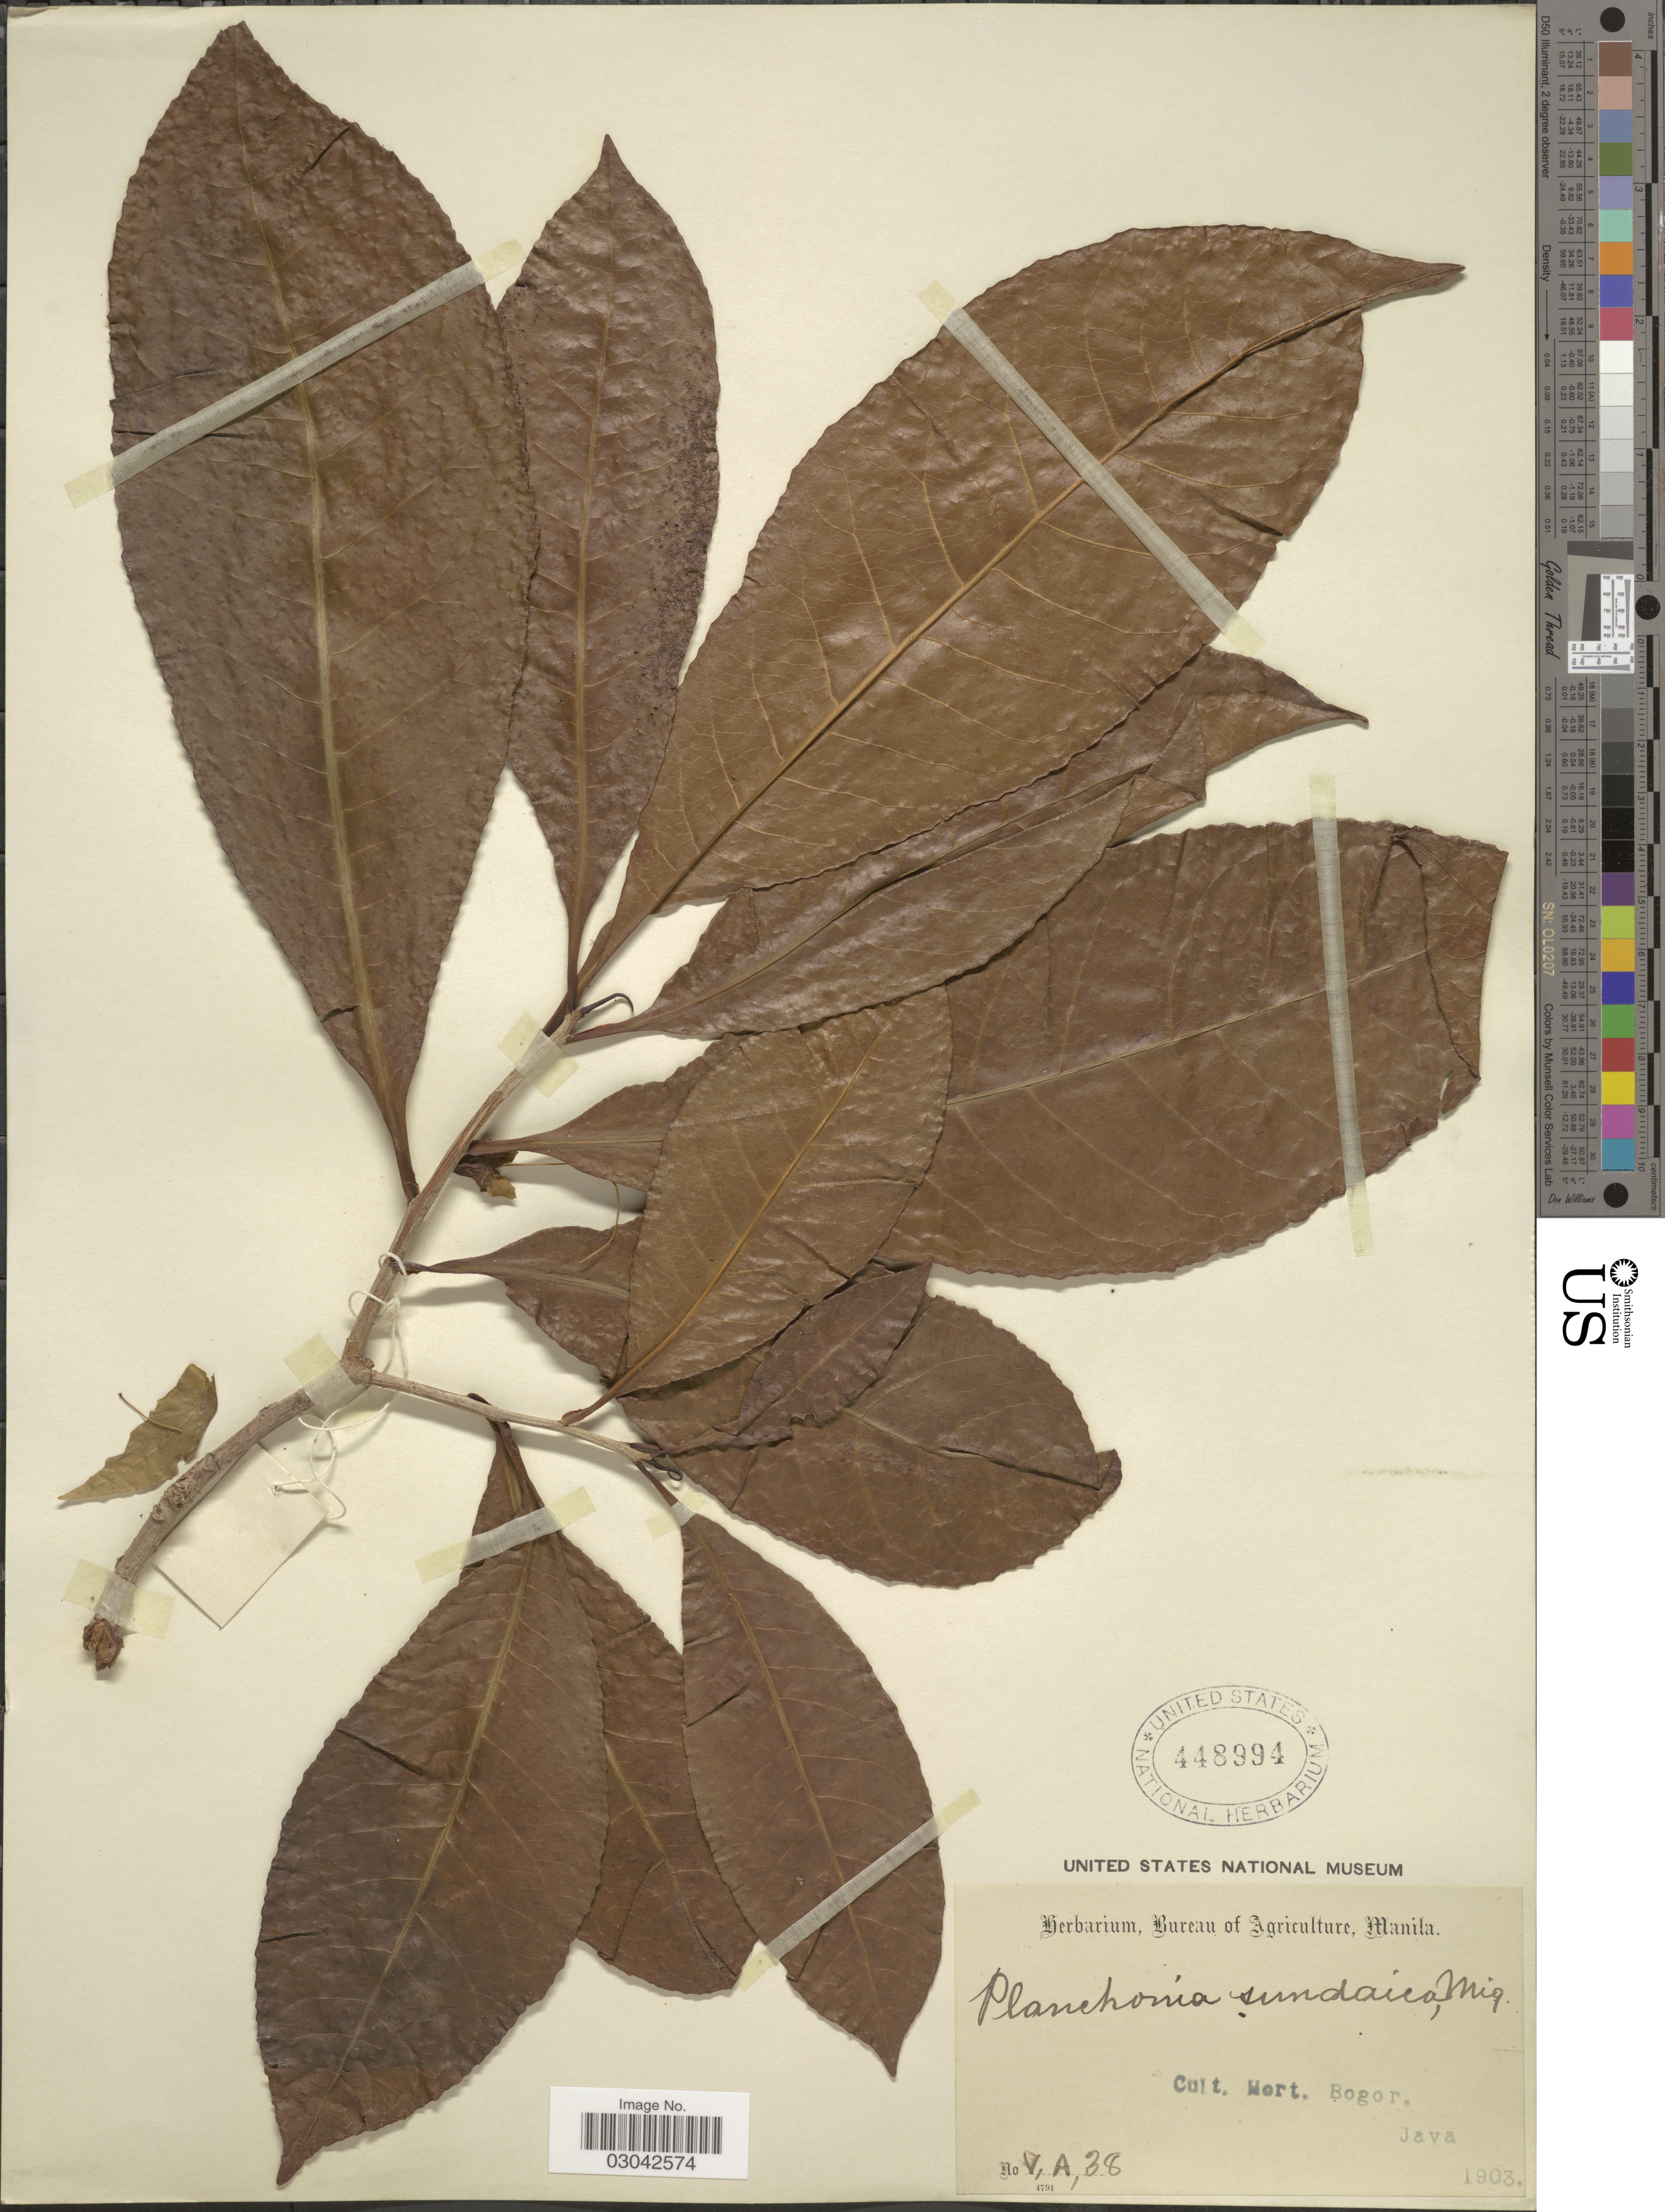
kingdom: Plantae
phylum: Tracheophyta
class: Magnoliopsida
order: Ericales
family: Lecythidaceae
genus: Planchonia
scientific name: Planchonia sundaica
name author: Miq.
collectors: ex Herb. Bur. Agric. Manila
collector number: V,A,38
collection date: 1903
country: Indonesia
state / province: Java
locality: Cult. Hort. Bogor.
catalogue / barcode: US 448994